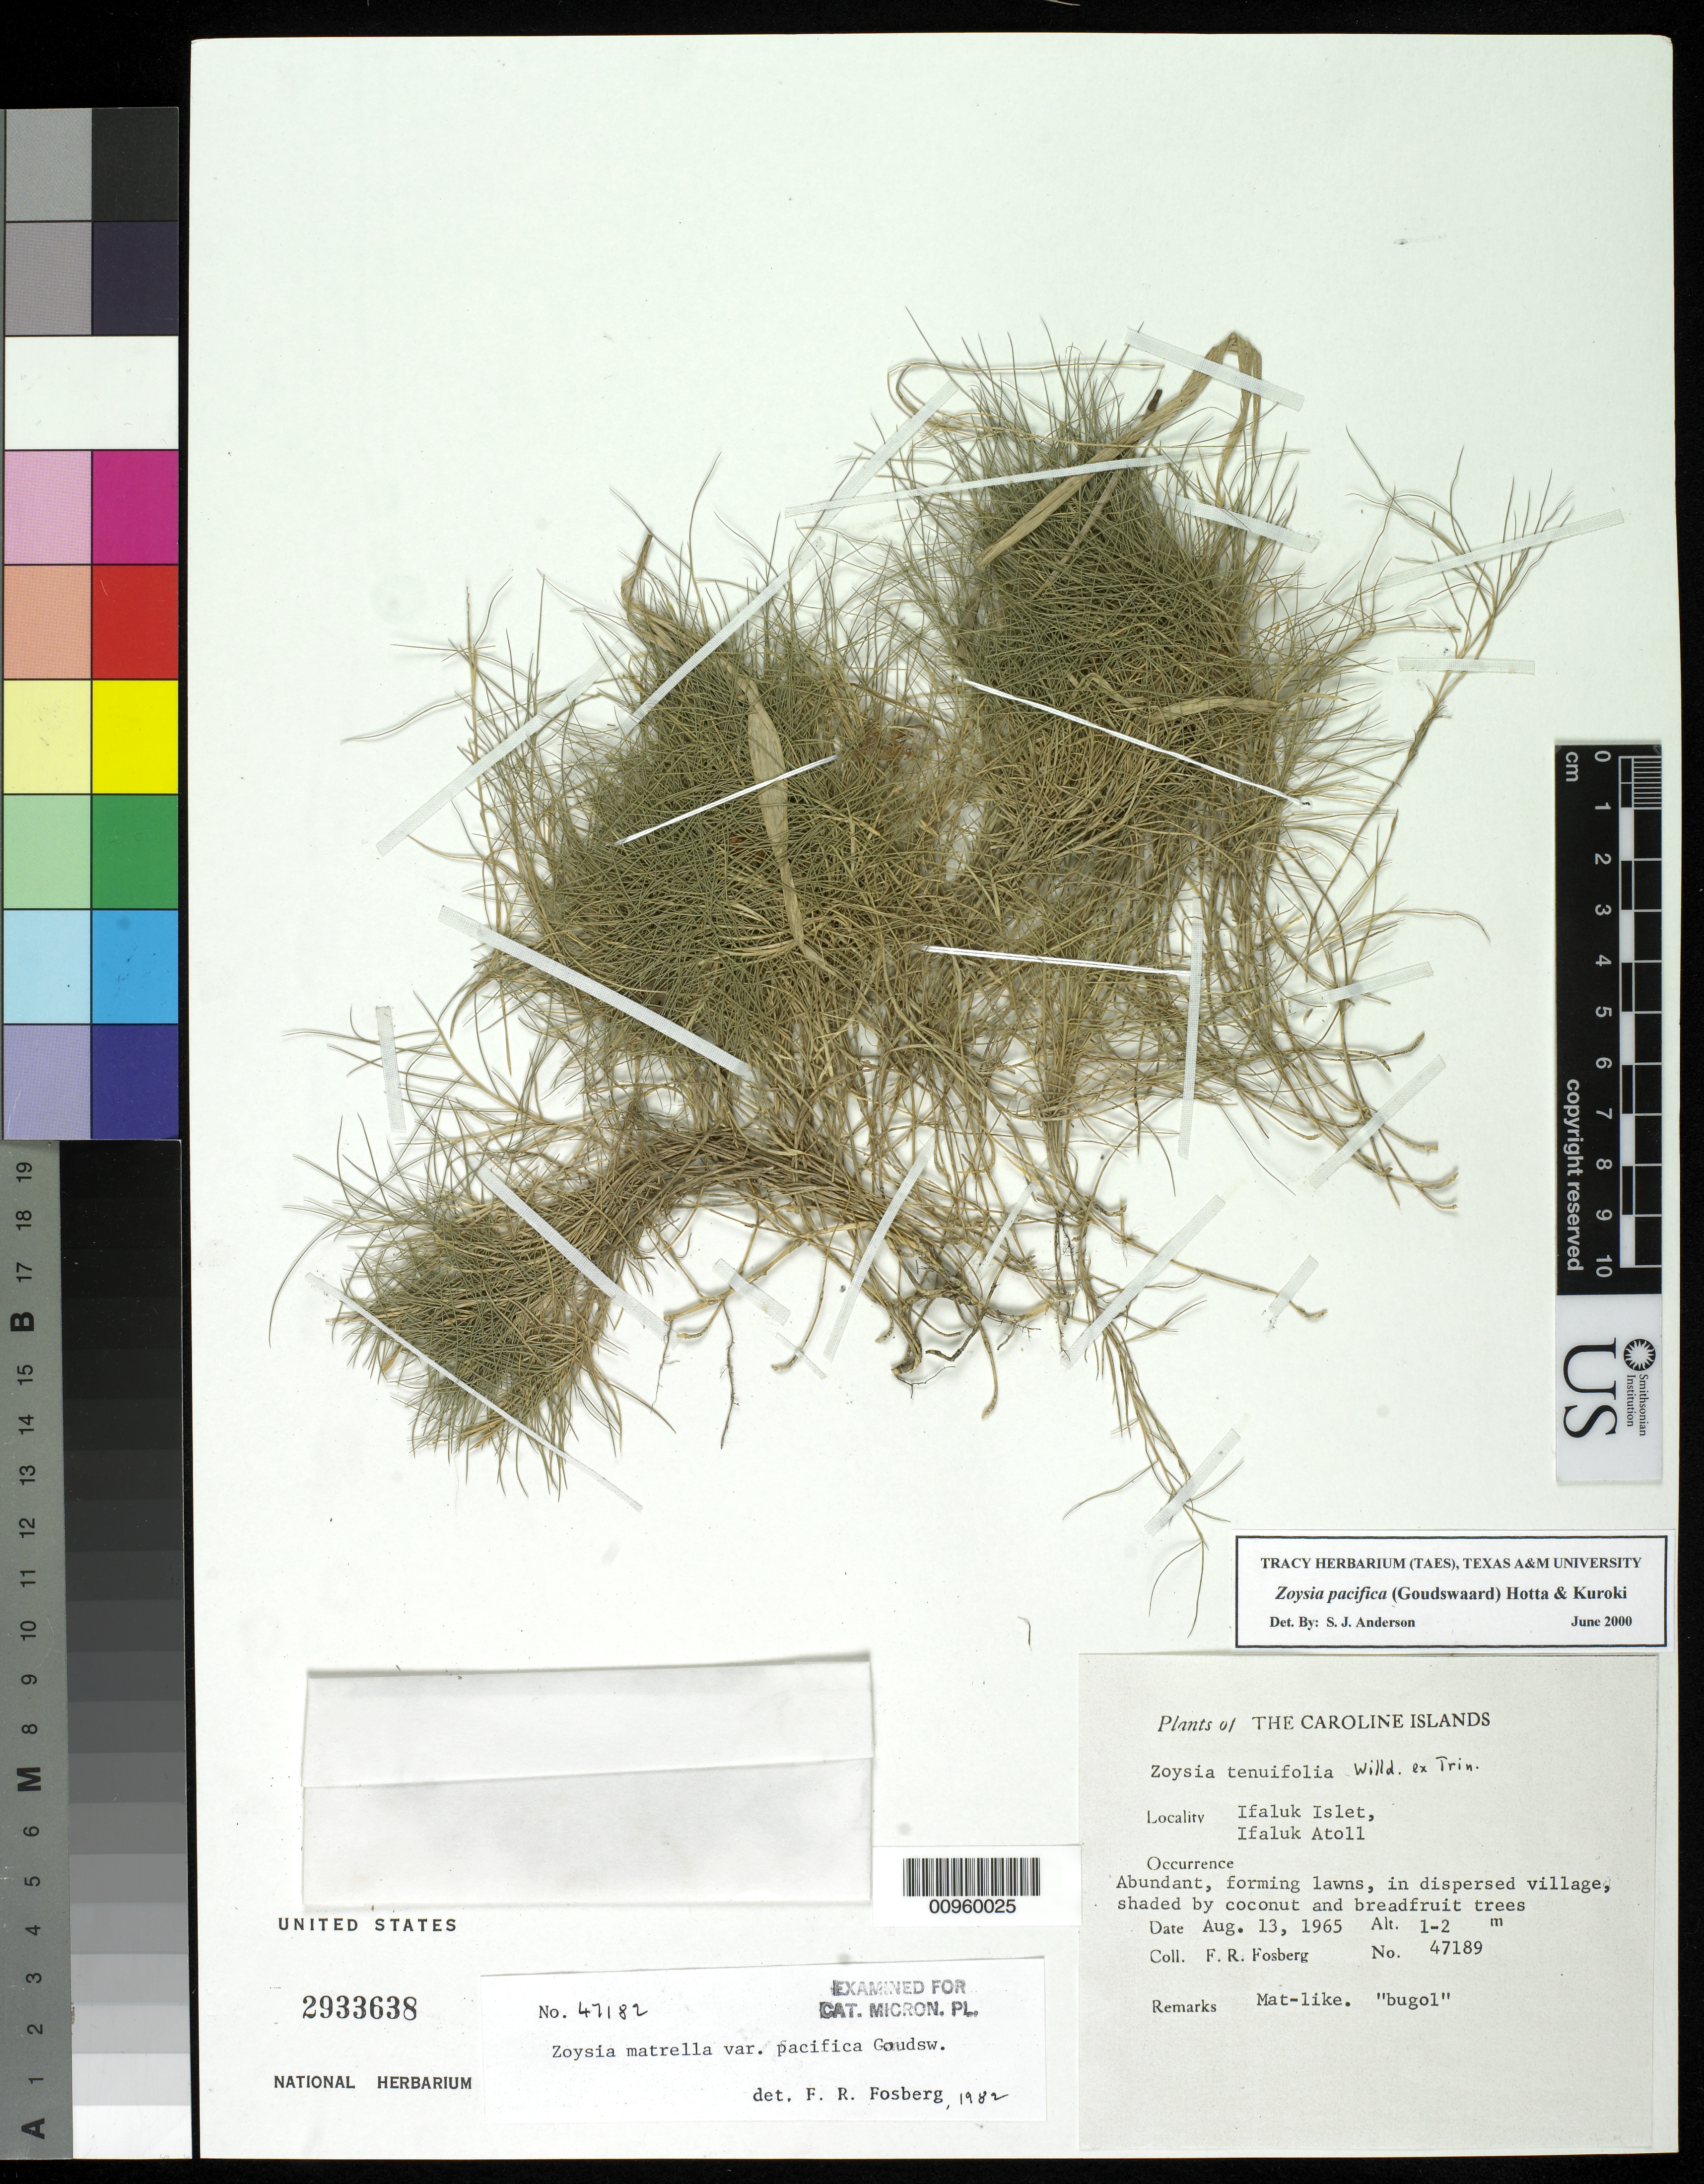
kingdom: Plantae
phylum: Tracheophyta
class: Liliopsida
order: Poales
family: Poaceae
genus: Zoysia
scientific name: Zoysia pacifica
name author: (Goudswaard) M. Hotta & Kuroki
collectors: F. R. Fosberg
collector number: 47189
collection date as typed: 13 Aug 1965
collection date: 1965-08-13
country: Micronesia, Federated States of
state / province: Yap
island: Ifalik (Ifaluk) Atoll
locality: Ifaluk Islet, Ifaluk Atoll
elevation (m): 1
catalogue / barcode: US 2933638